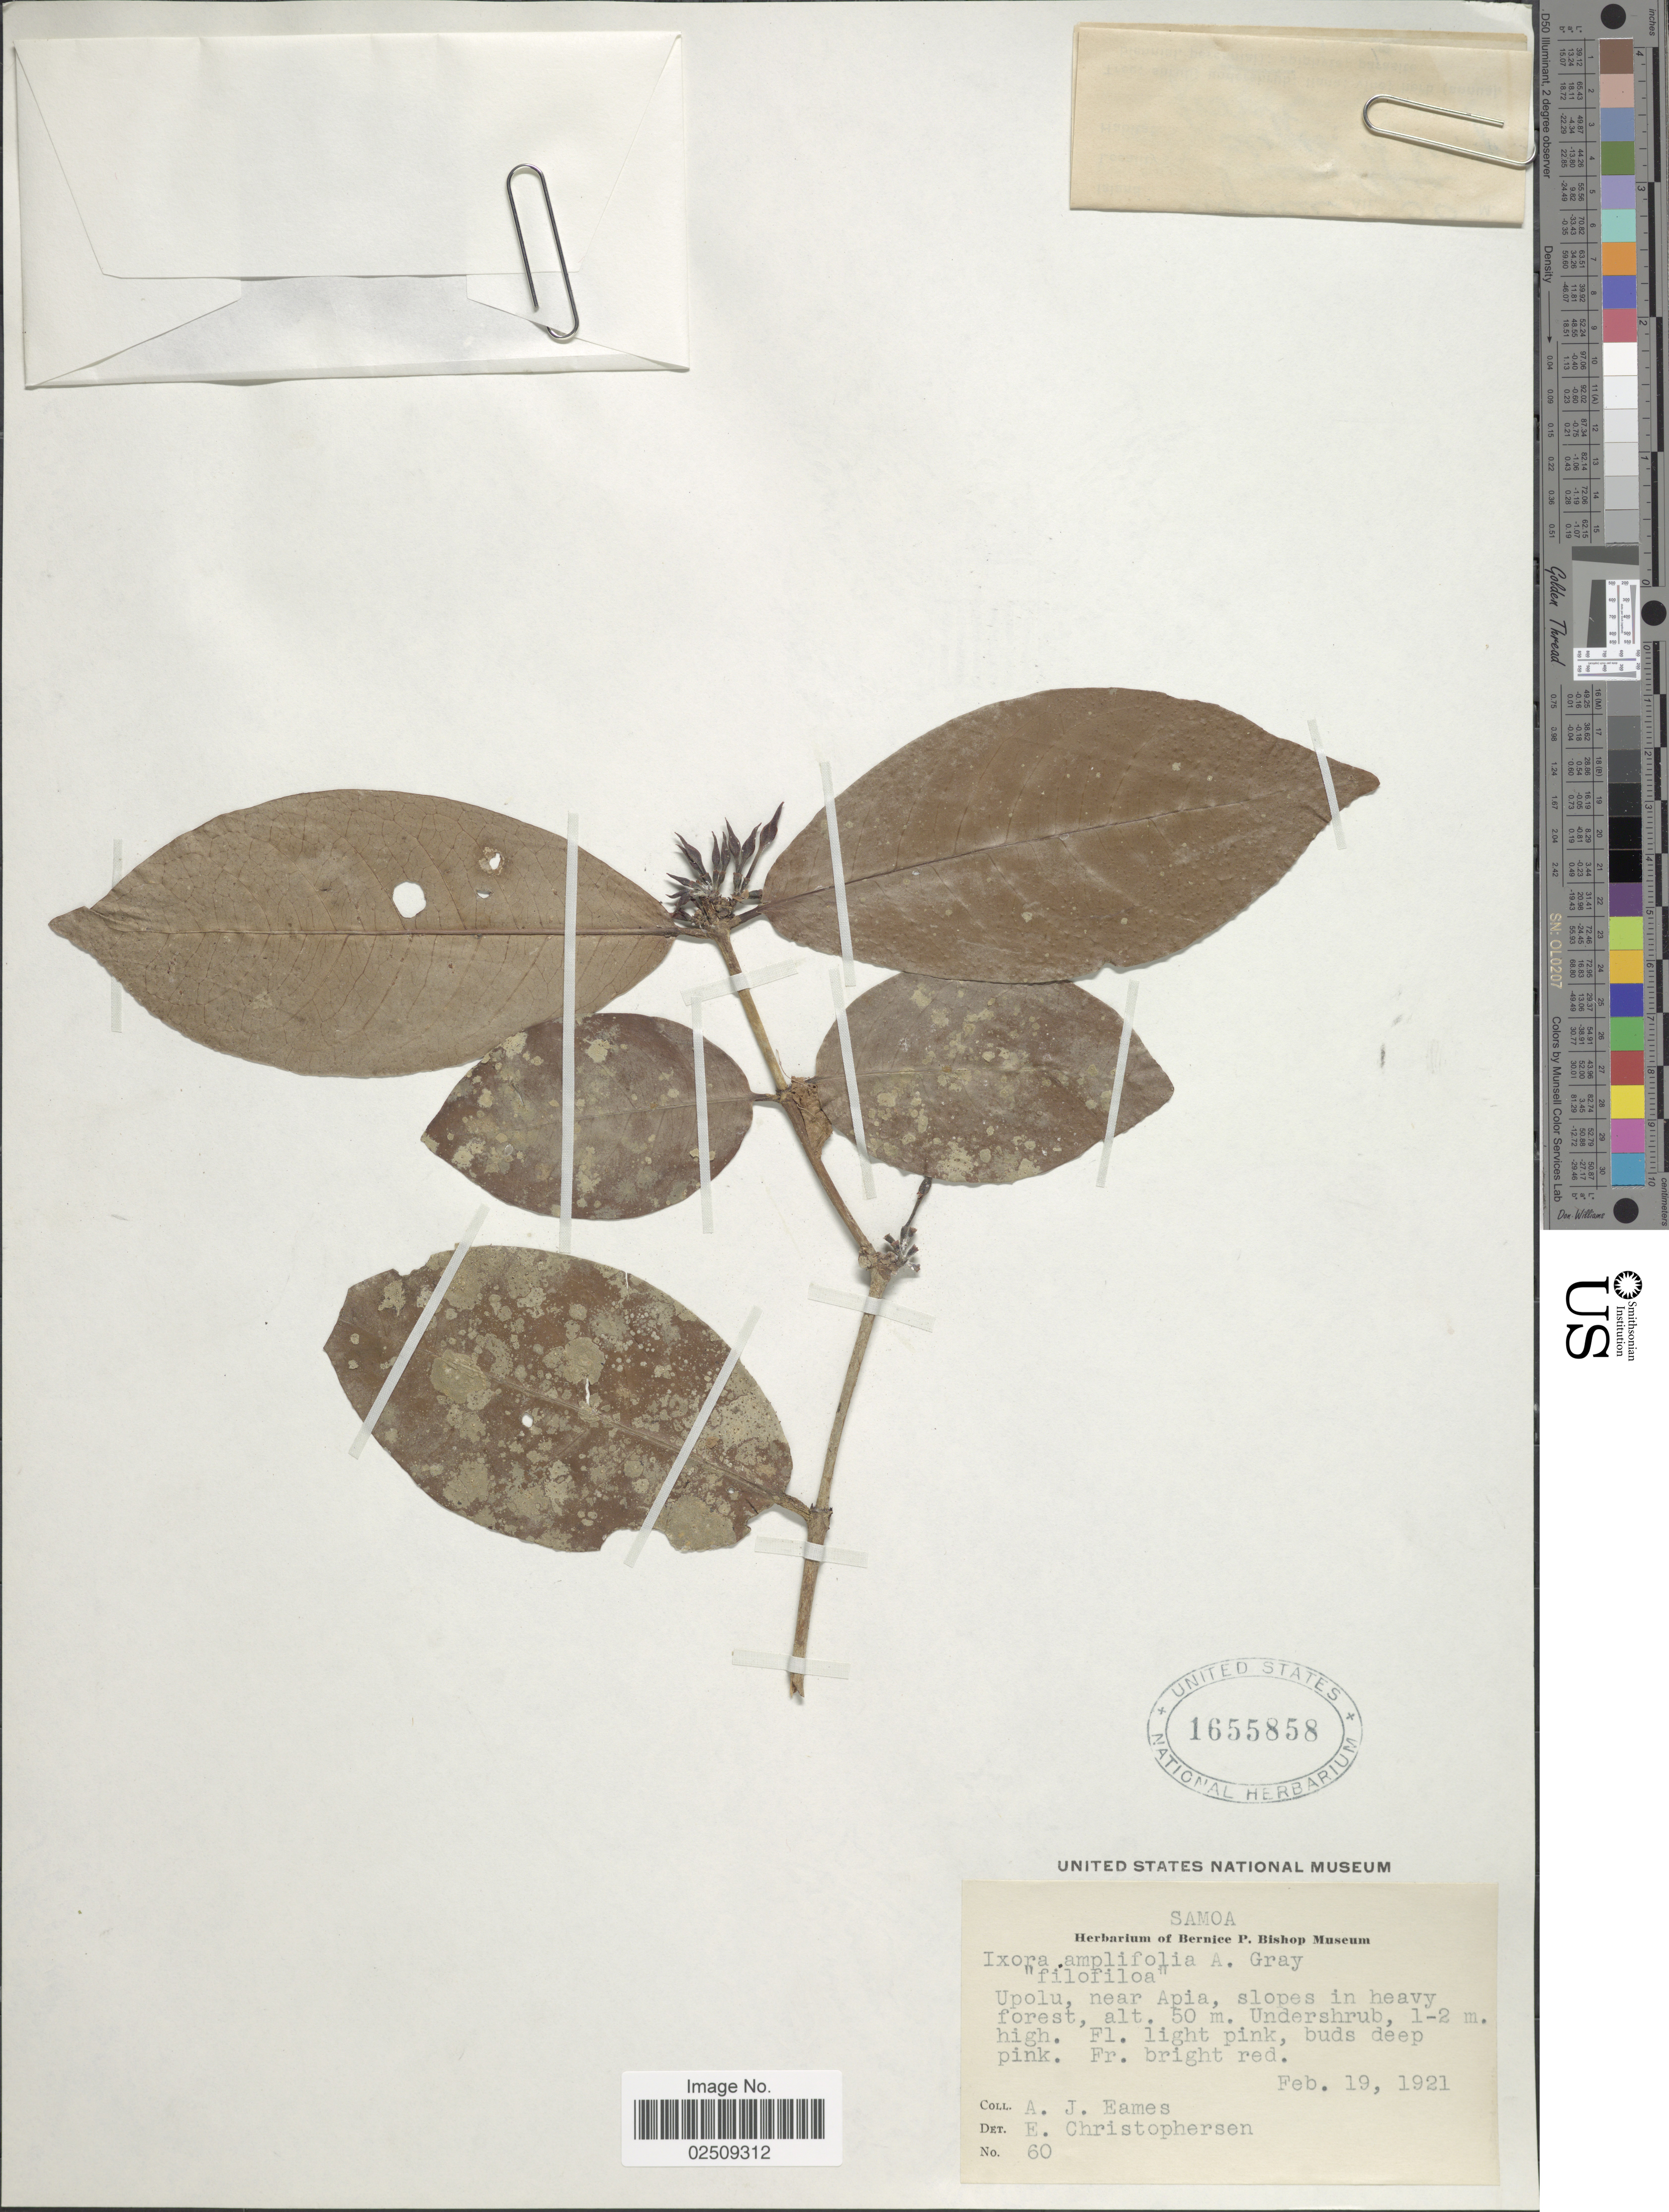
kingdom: Plantae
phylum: Tracheophyta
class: Magnoliopsida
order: Gentianales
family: Rubiaceae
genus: Ixora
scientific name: Ixora amplifolia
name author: A. Gray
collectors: A. J. Eames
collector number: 60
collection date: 1921-02-19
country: Samoa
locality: Samoa. Upolu, near Apia, slopes in heavy forest.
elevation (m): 50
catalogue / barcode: US 1655858